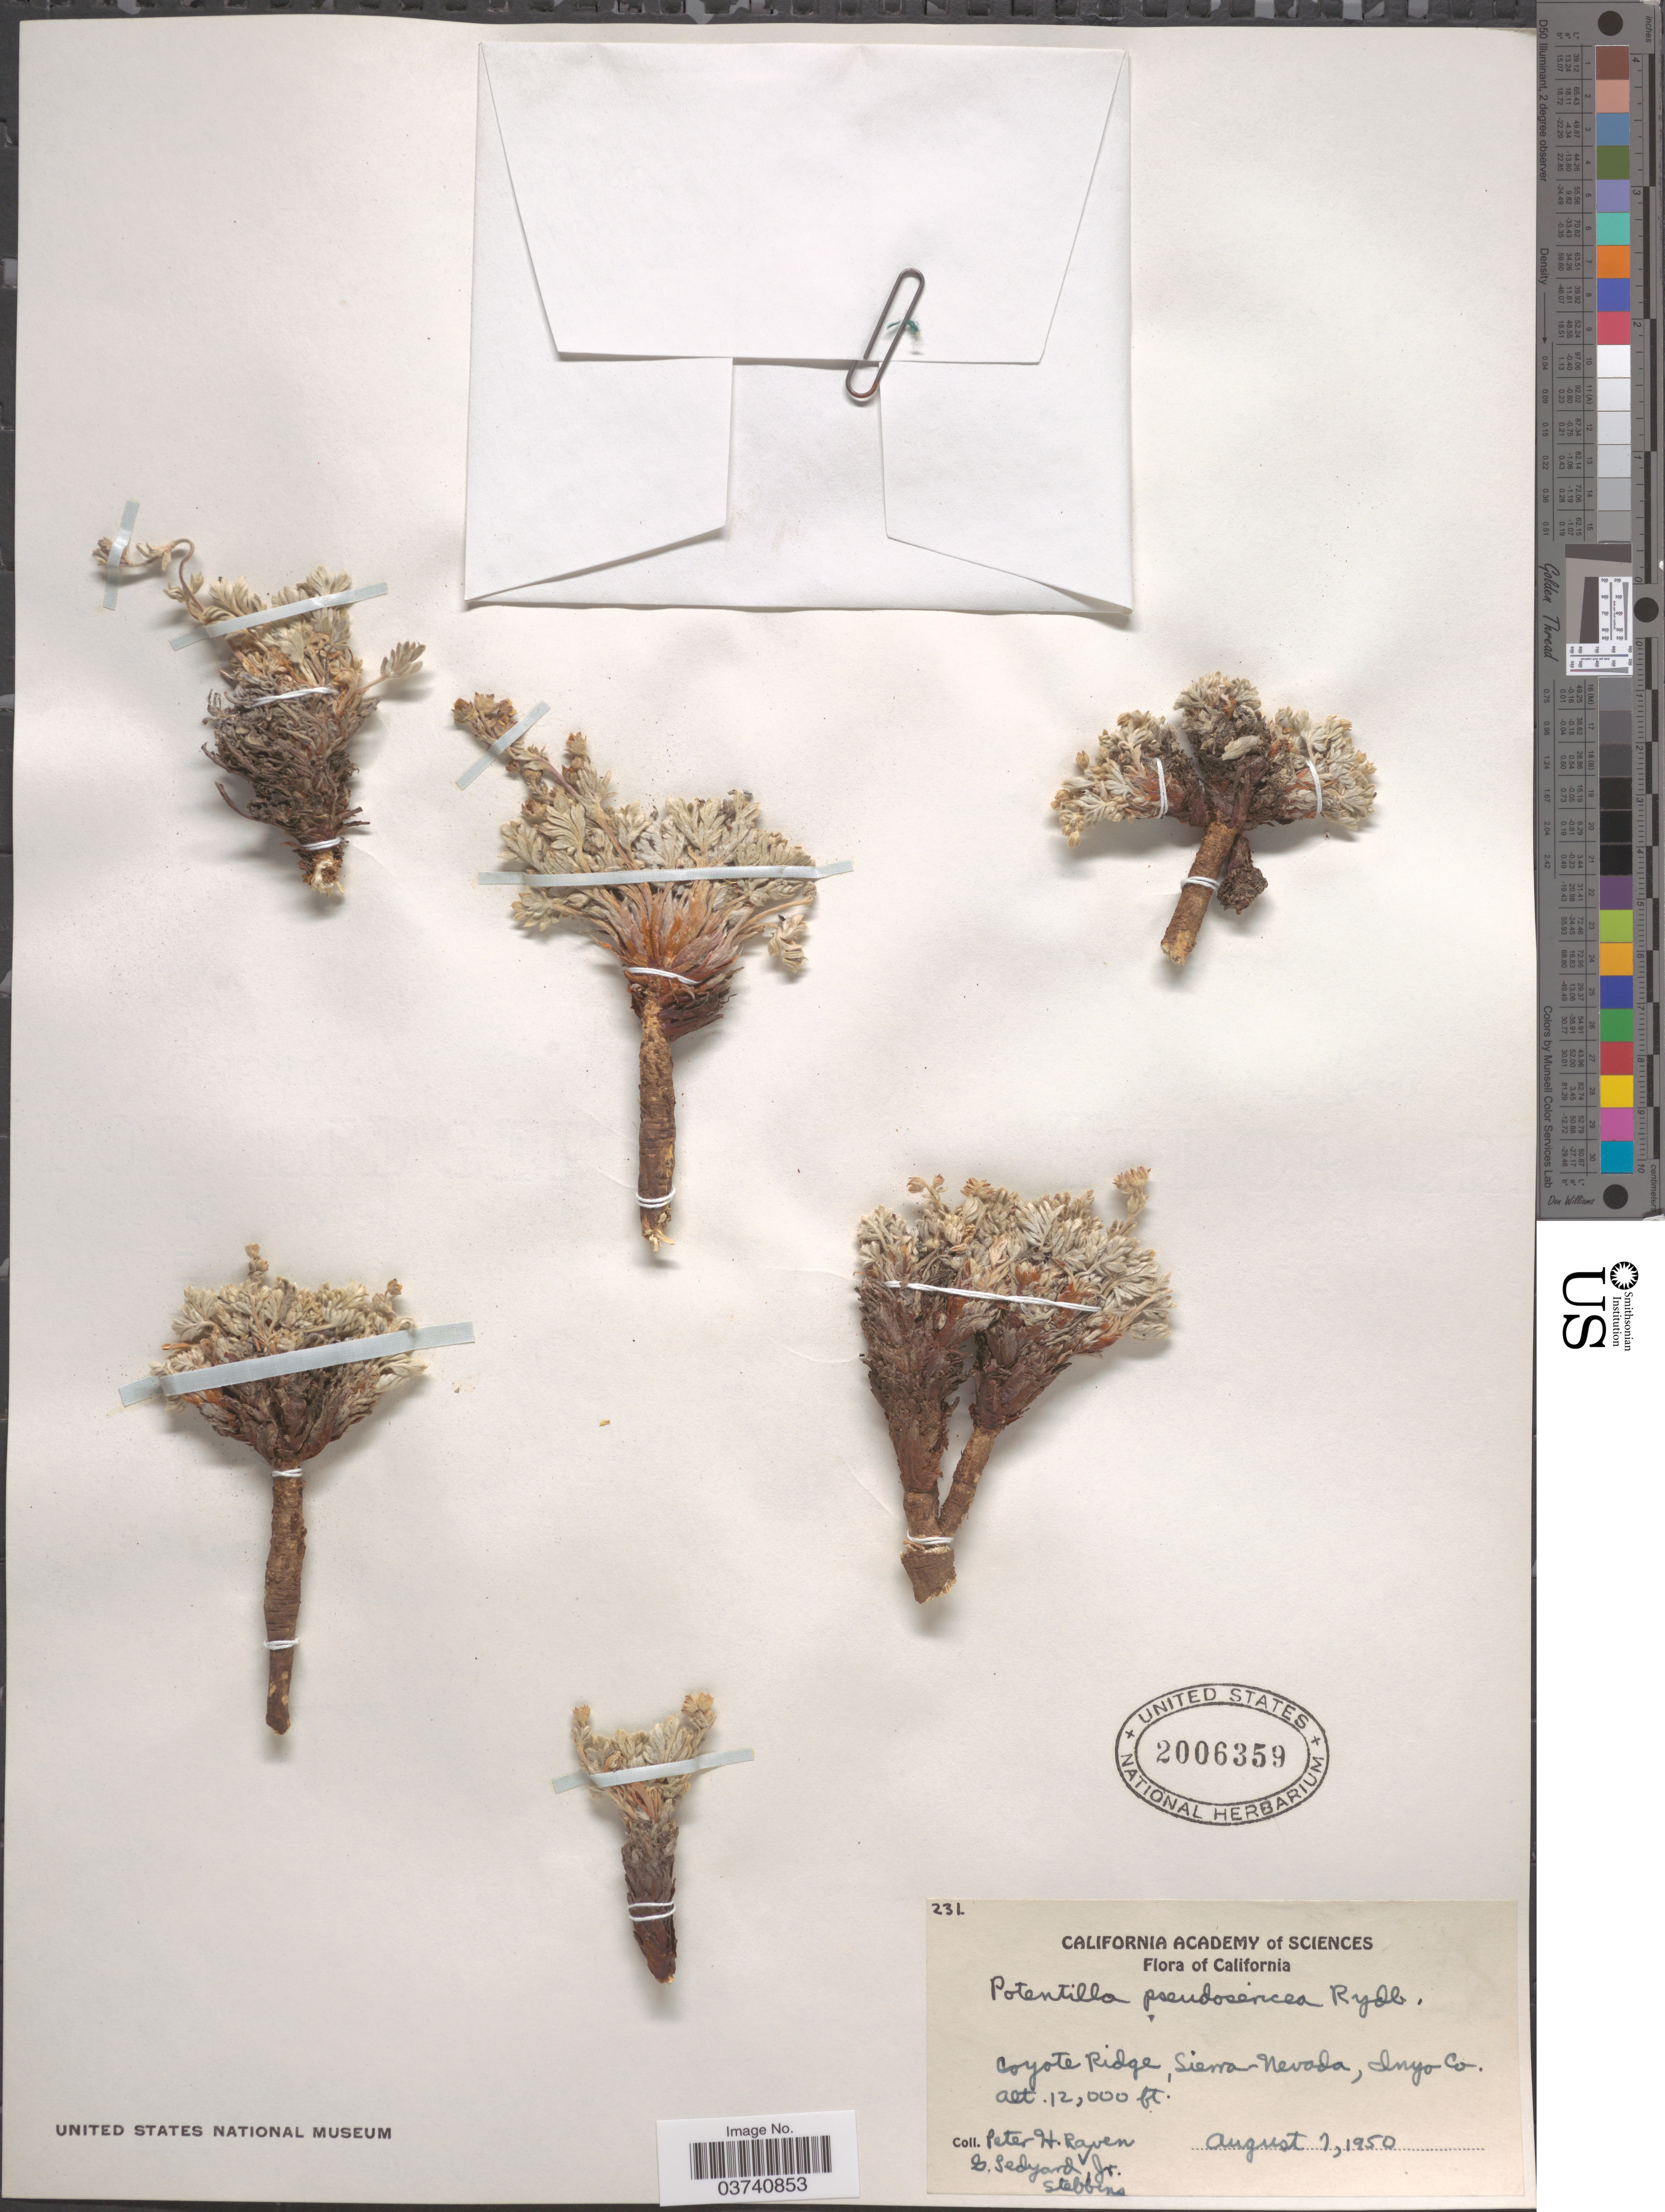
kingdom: Plantae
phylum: Tracheophyta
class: Magnoliopsida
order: Rosales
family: Rosaceae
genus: Potentilla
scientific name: Potentilla pseudosericea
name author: Rydb.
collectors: P. Raven, G. Sedyard & Stebbens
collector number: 231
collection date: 1950-08-07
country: United States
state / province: California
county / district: Inyo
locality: Coyote Ridge, Sierra-Nevada, Inyo Co.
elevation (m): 3658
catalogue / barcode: US 2006359